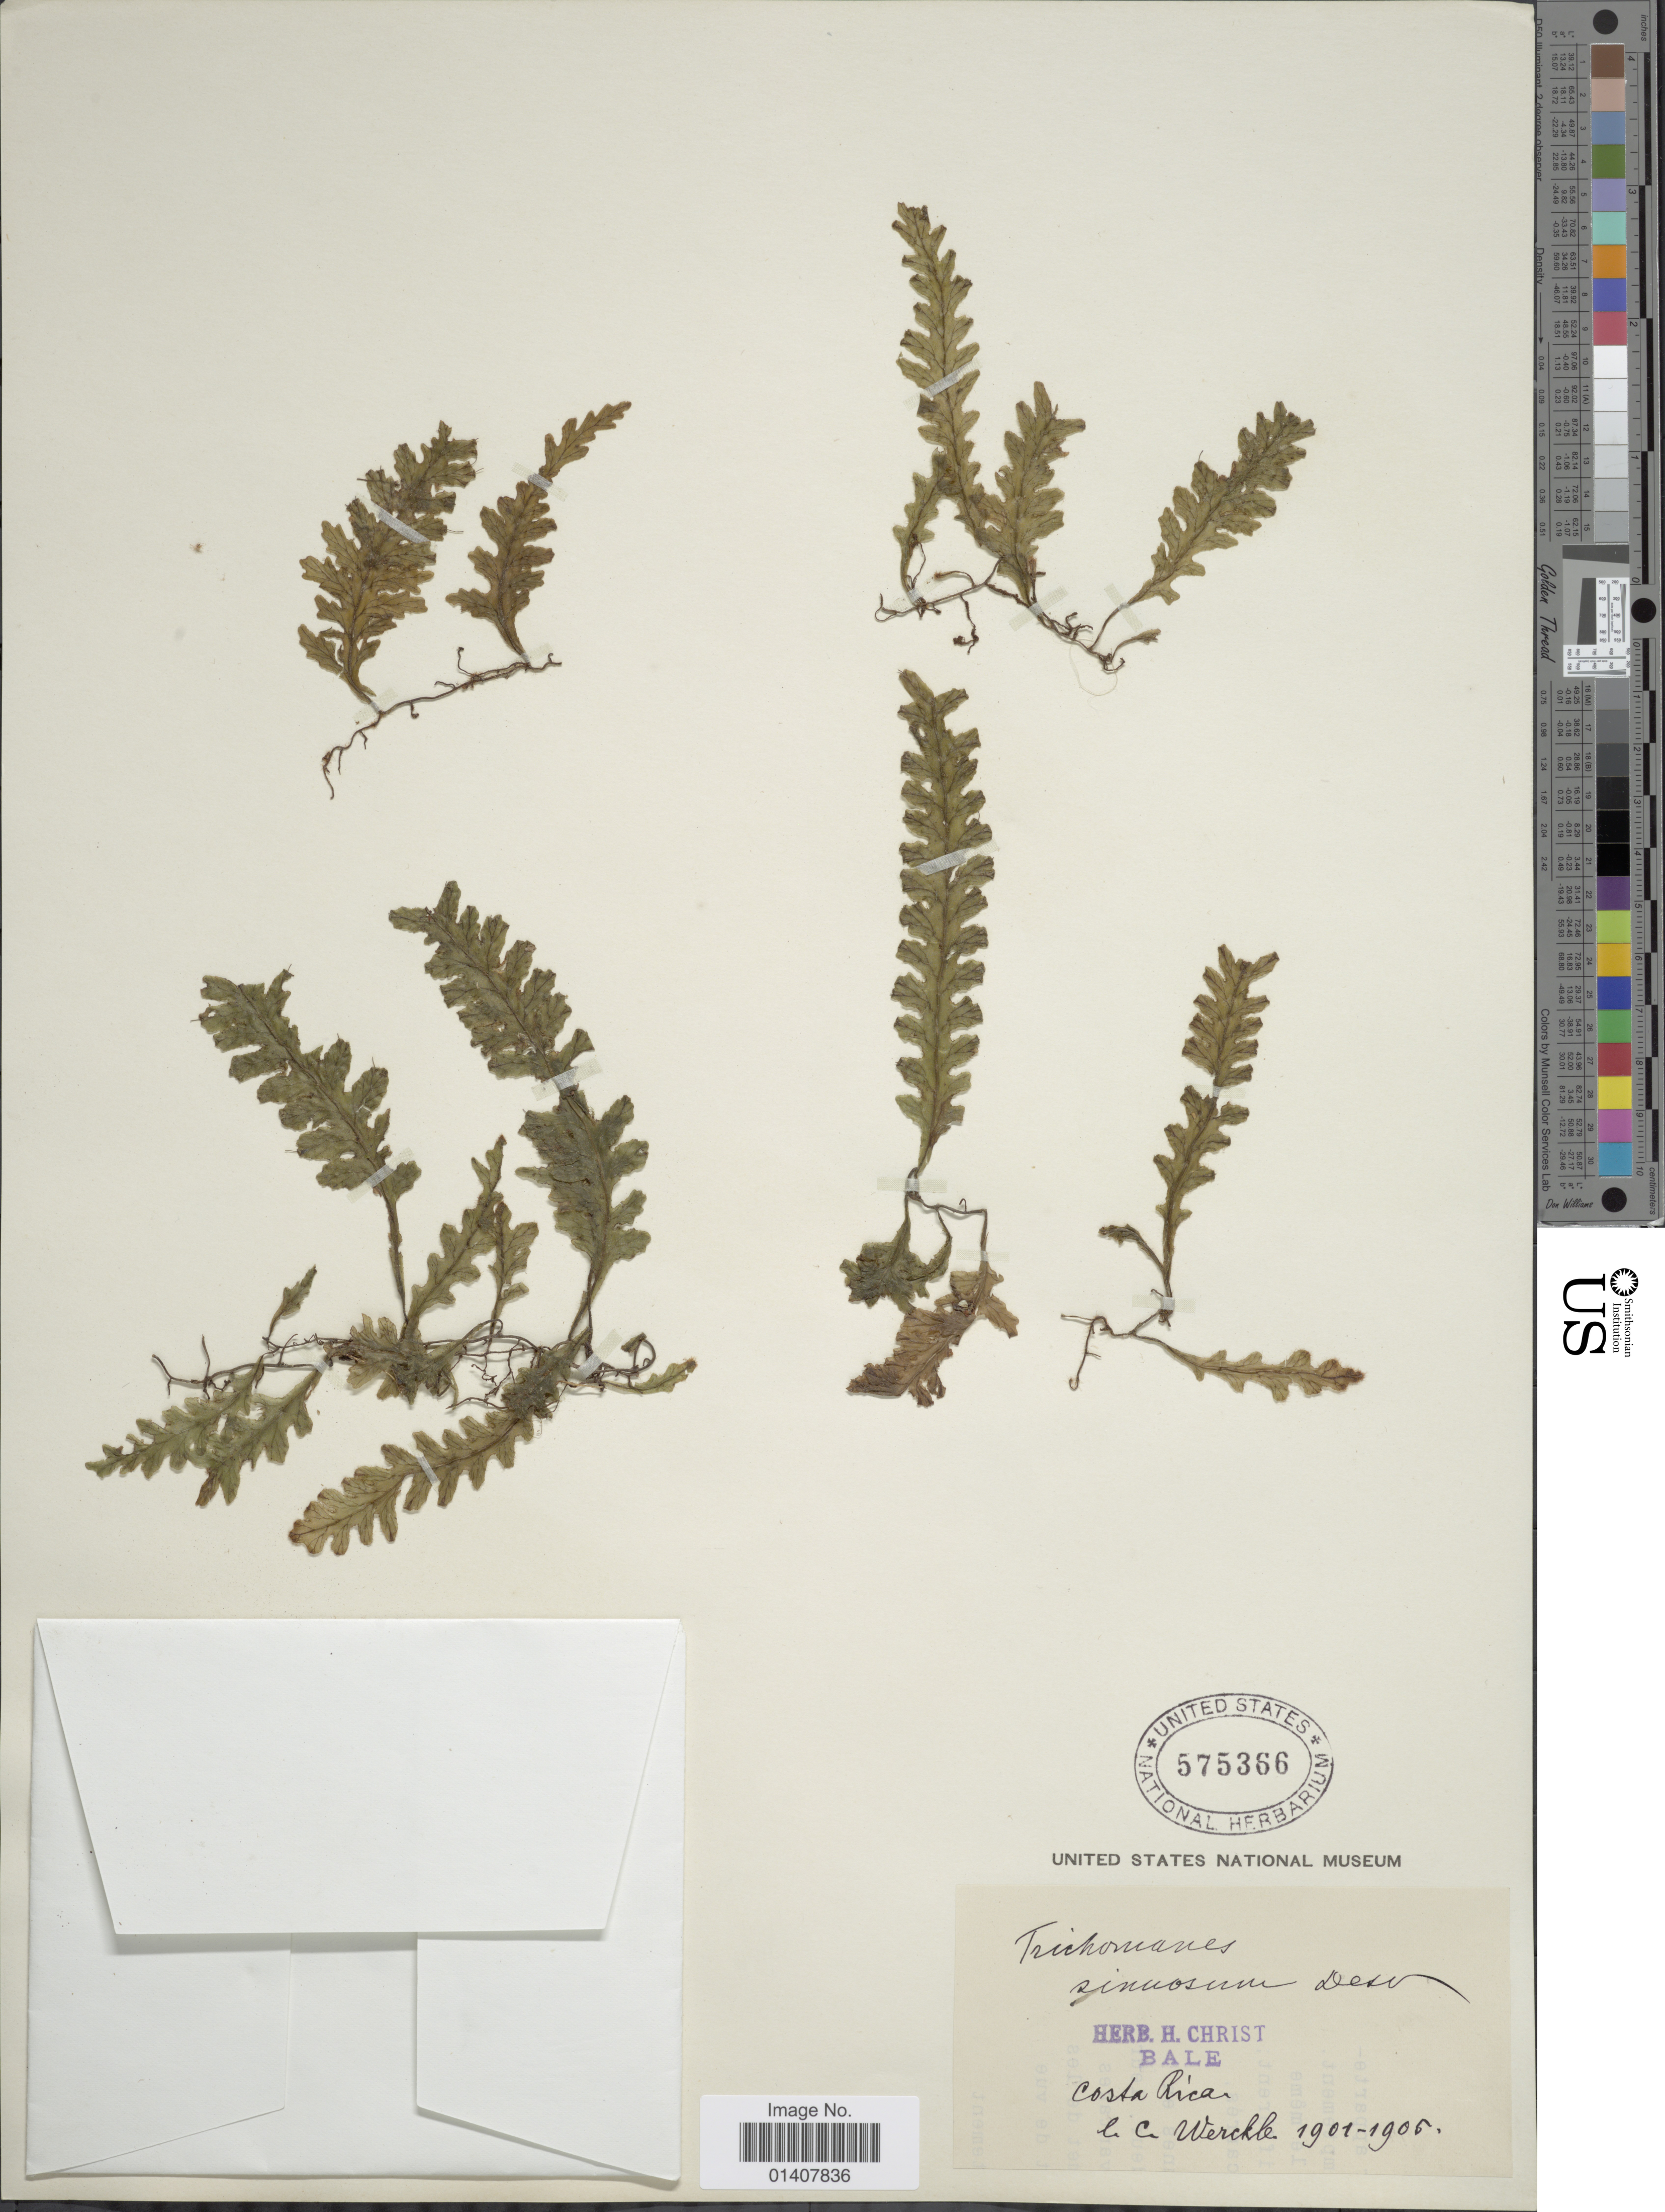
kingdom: Plantae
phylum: Tracheophyta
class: Polypodiopsida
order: Hymenophyllales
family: Hymenophyllaceae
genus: Trichomanes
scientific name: Trichomanes polypodioides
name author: L.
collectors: C. C Wercklé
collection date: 1901/1905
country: Costa Rica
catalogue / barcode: US 575366